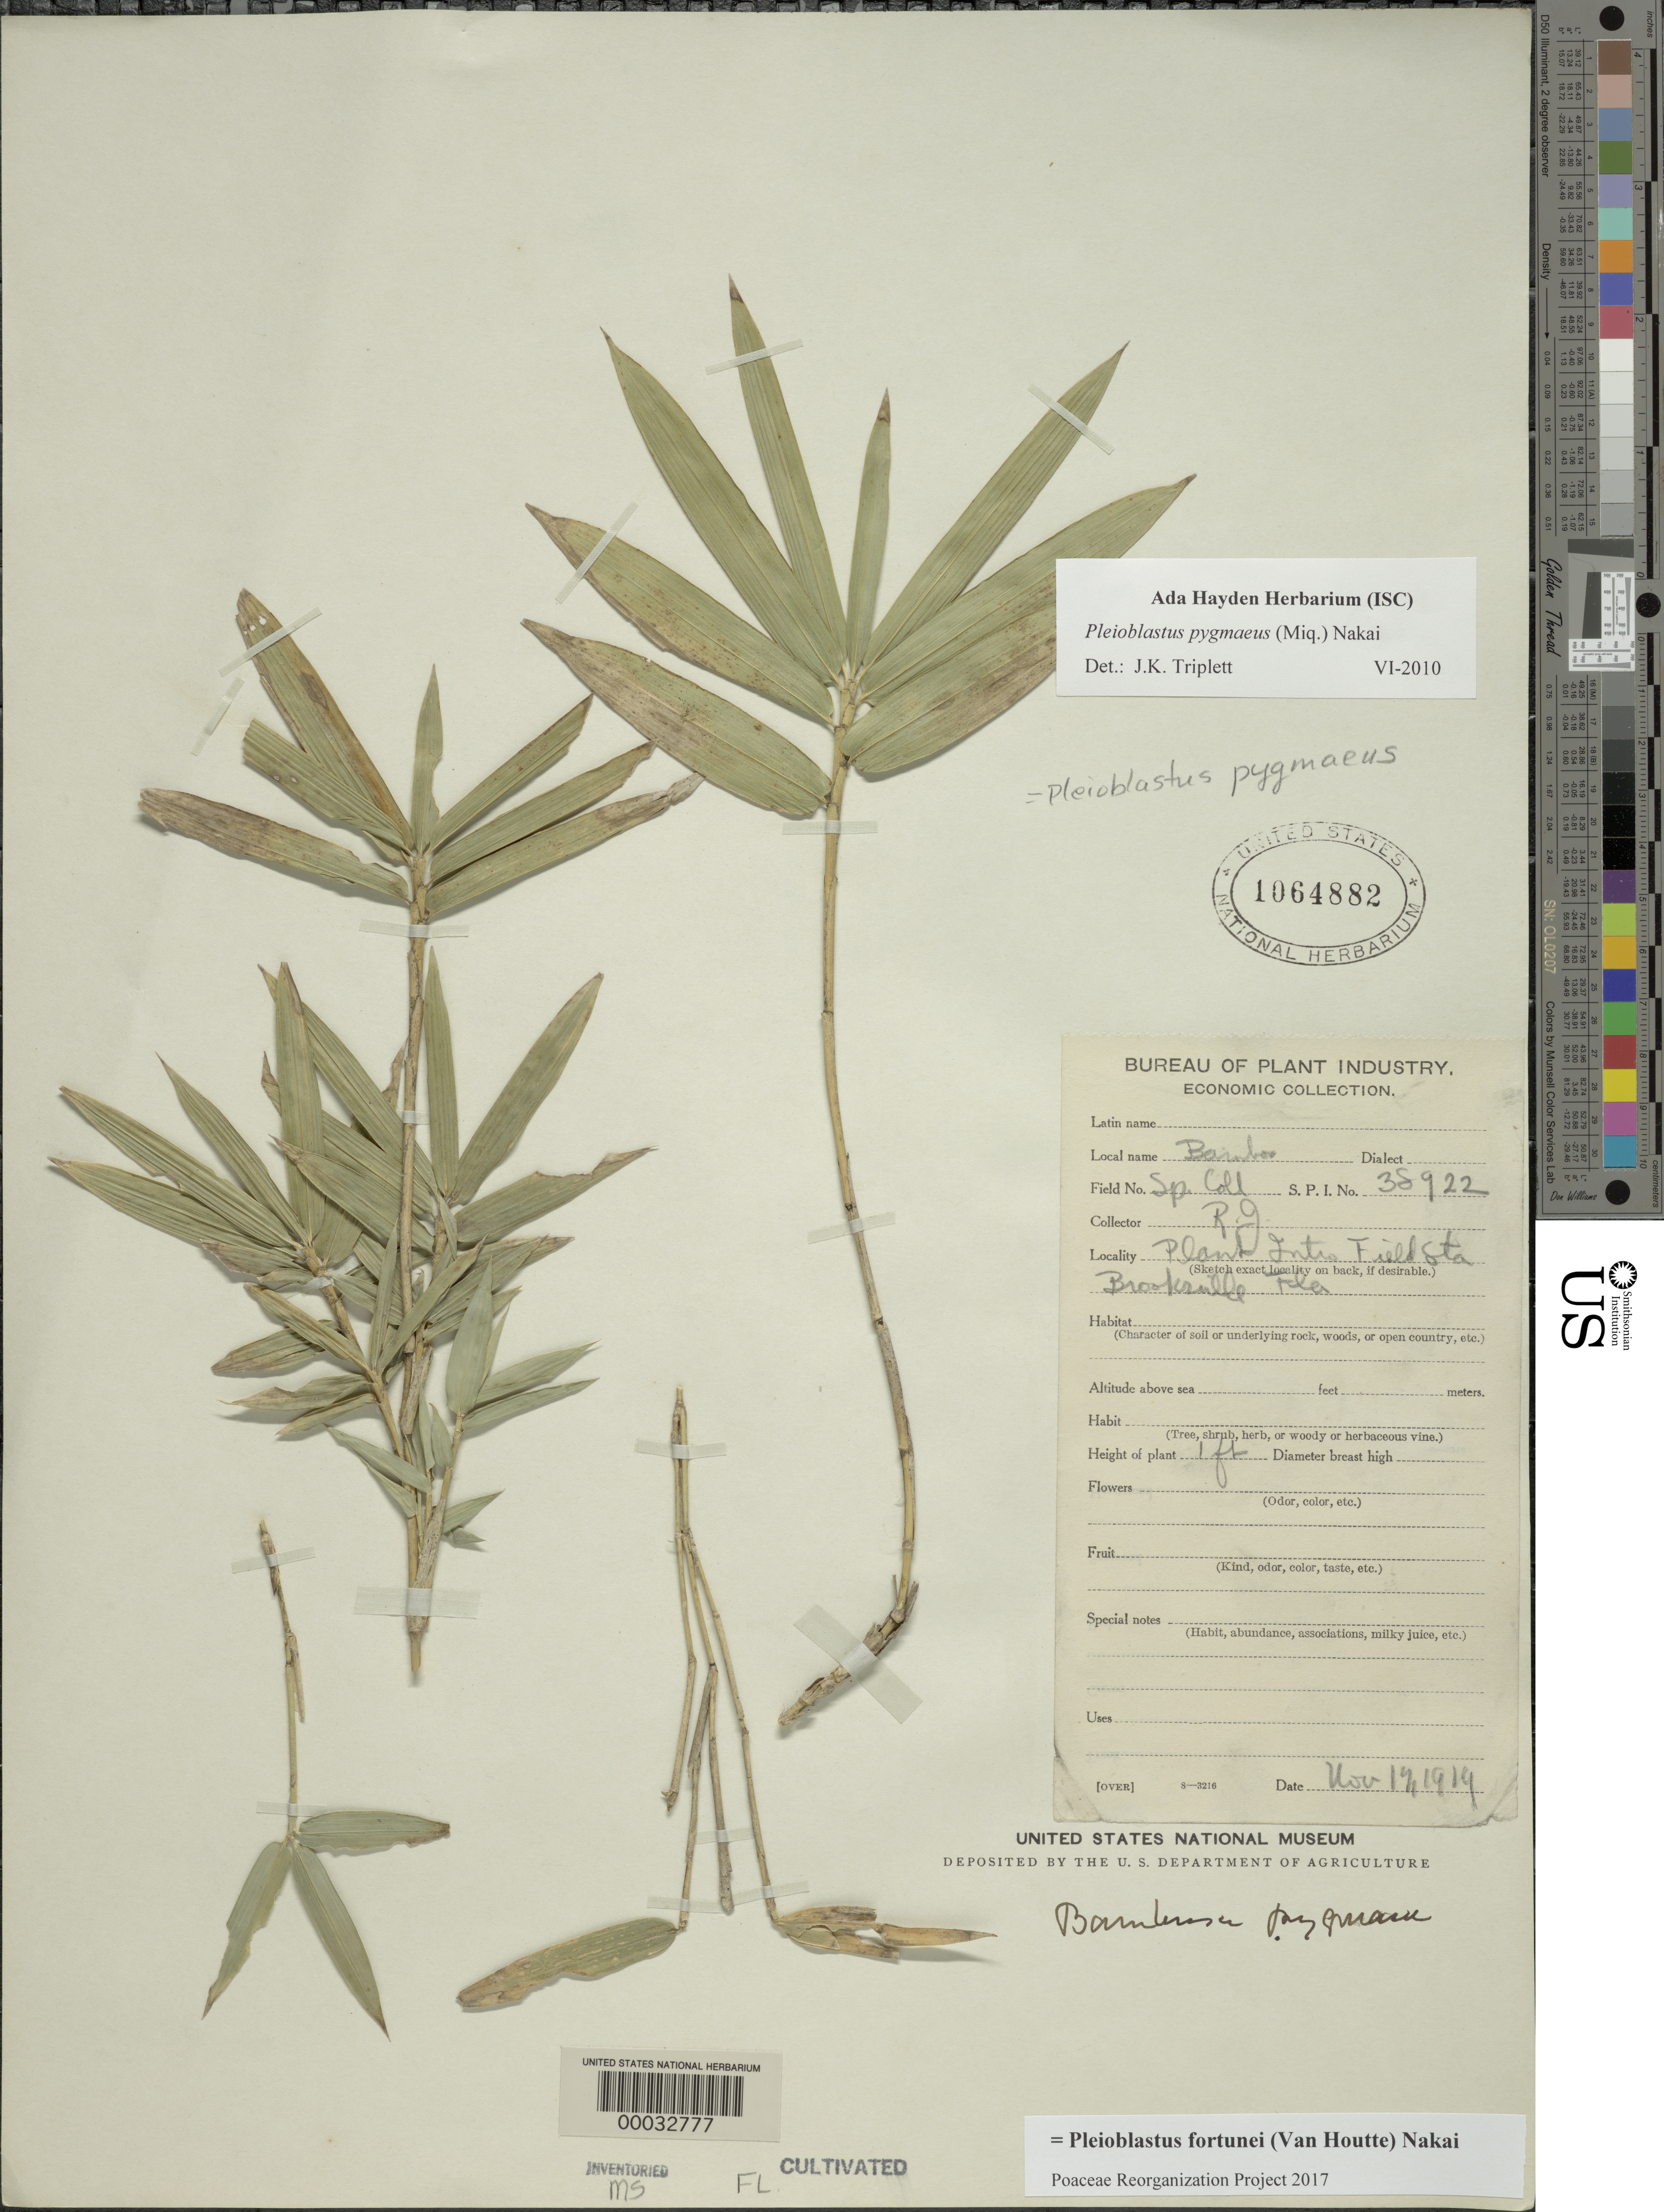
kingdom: Plantae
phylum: Tracheophyta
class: Liliopsida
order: Poales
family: Poaceae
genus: Pleioblastus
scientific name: Pleioblastus fortunei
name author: (Van Houtte) Nakai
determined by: Poaceae Reorganization Project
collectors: R. Jones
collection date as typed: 19 Nov 1919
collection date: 1919-11-19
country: United States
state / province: Florida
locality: Plant introduction station-brooksville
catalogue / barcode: US 1064882